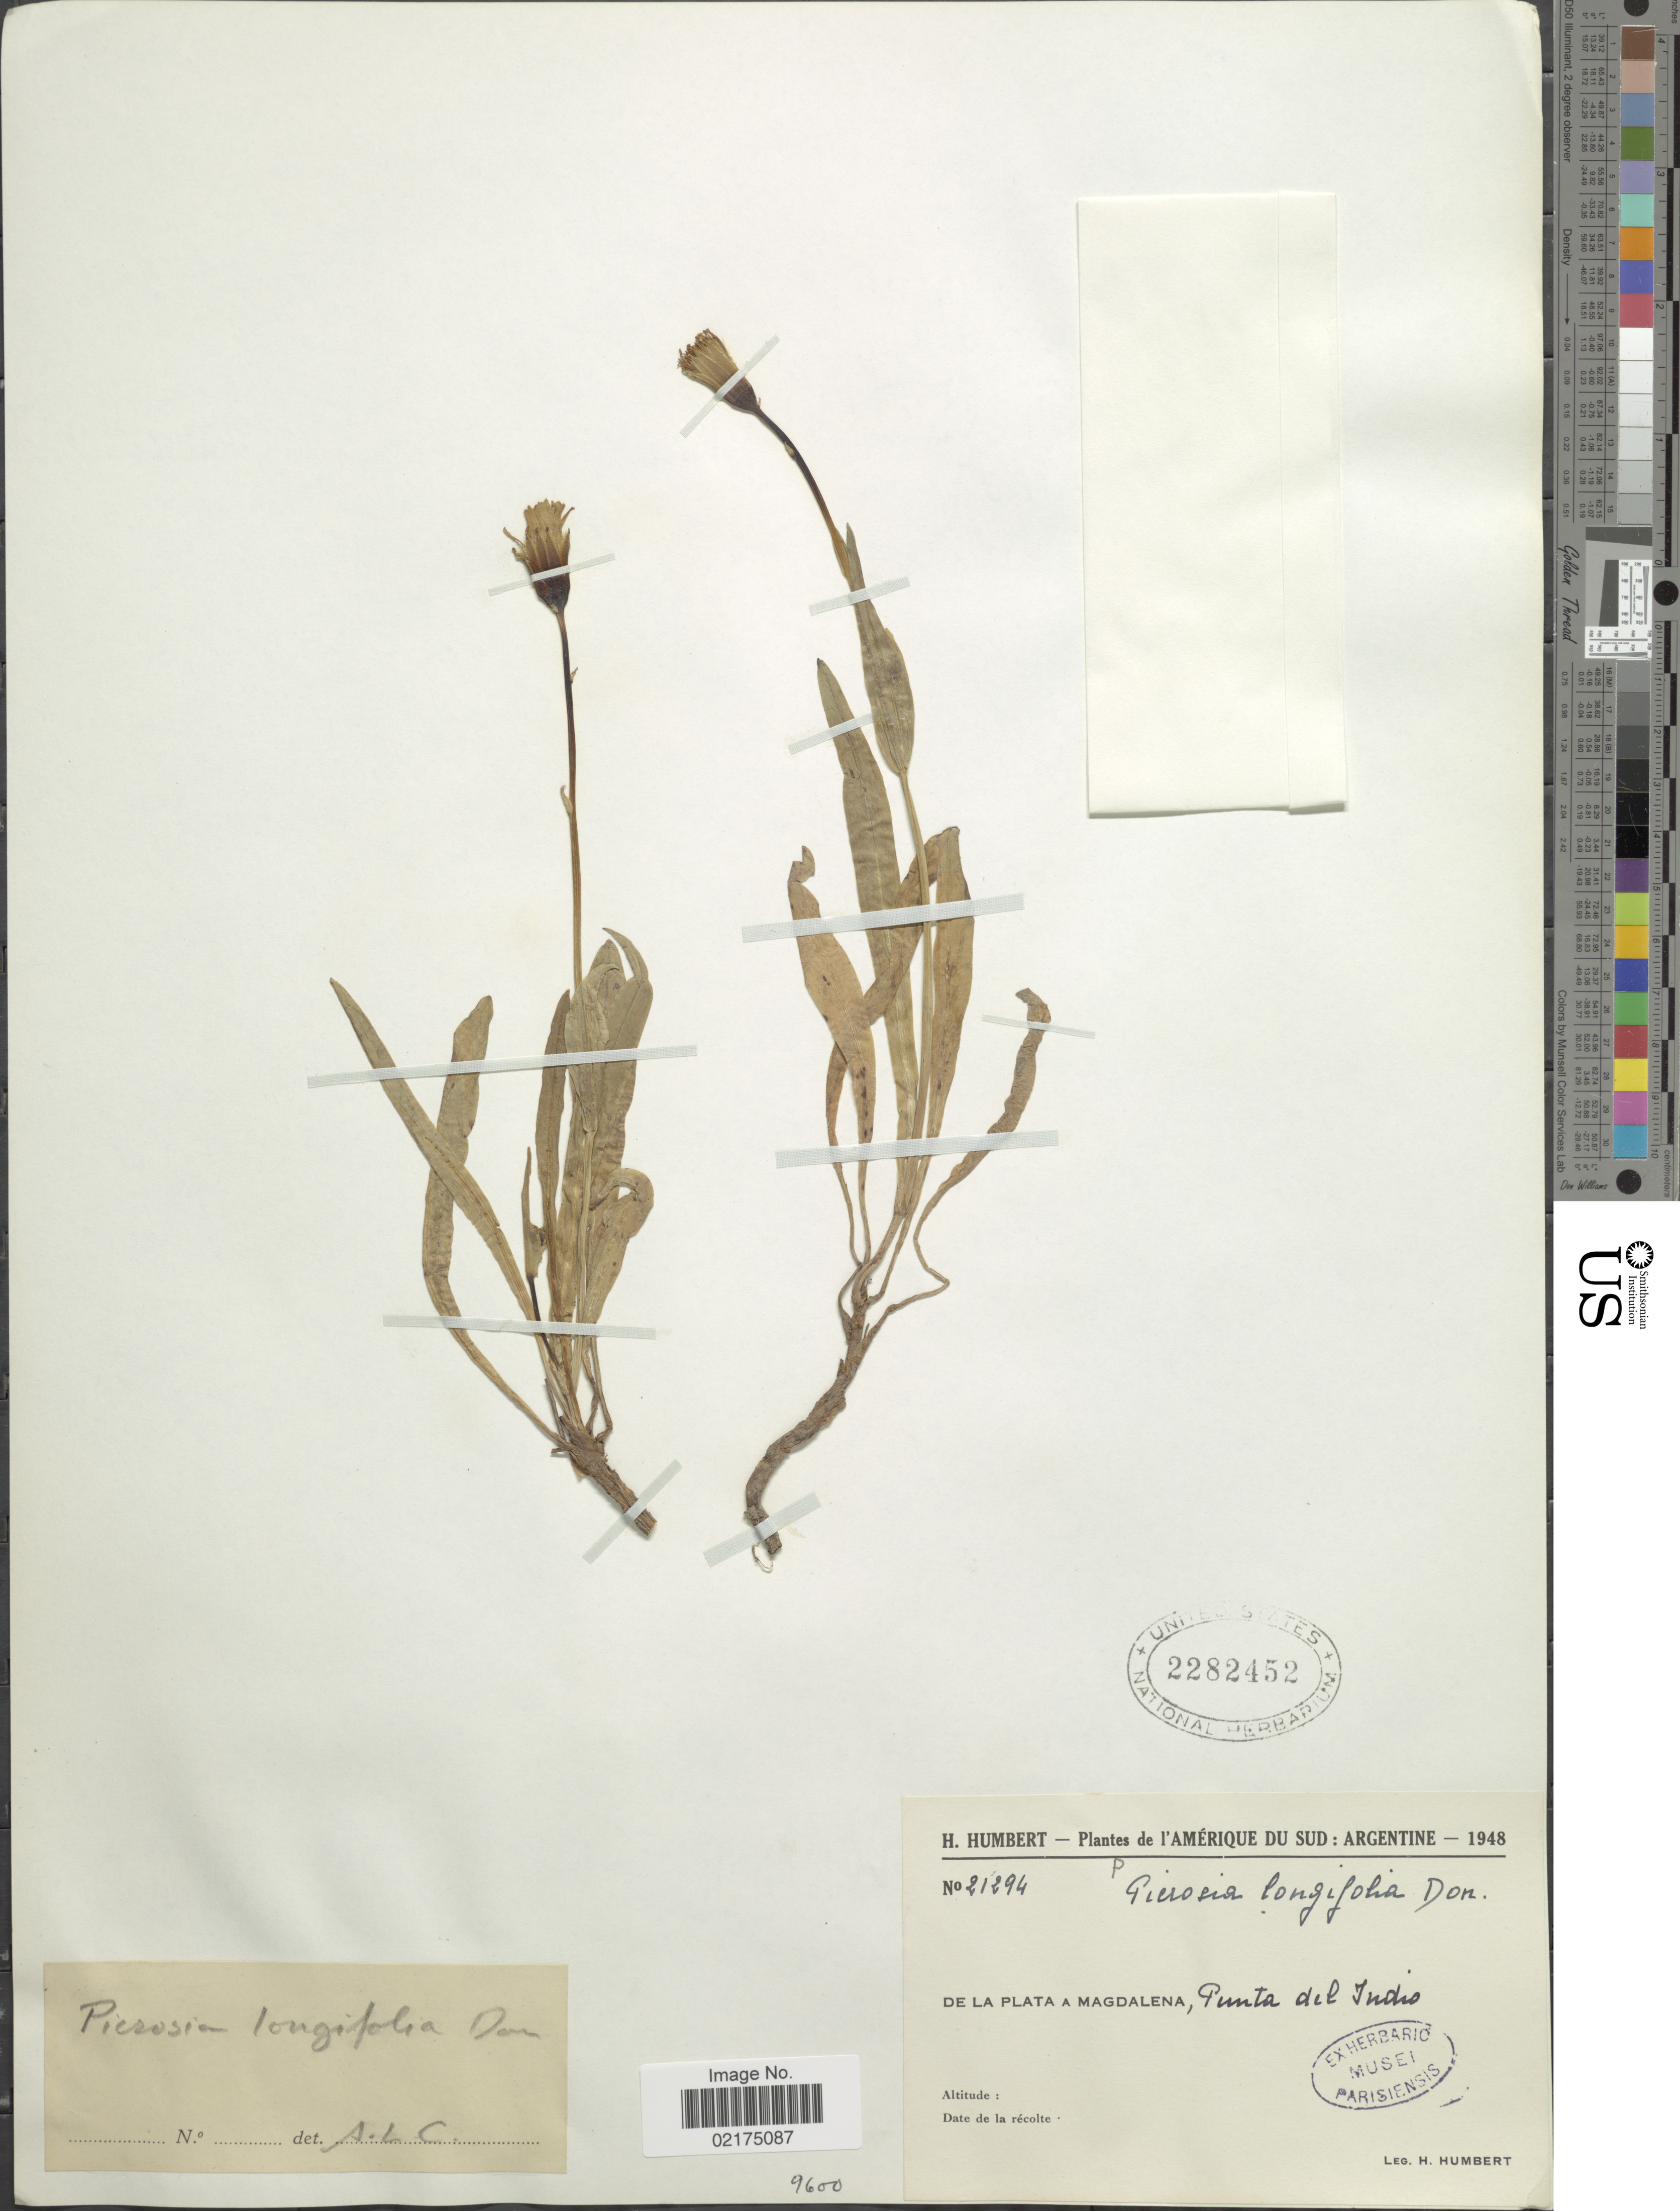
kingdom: Plantae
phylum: Tracheophyta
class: Magnoliopsida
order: Asterales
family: Asteraceae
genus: Picrosia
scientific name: Picrosia longifolia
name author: D. Don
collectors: H. Humbert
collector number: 21294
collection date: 1948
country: Argentina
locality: De la Plata a Magdalena, Punta del Indio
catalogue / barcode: US 2282452